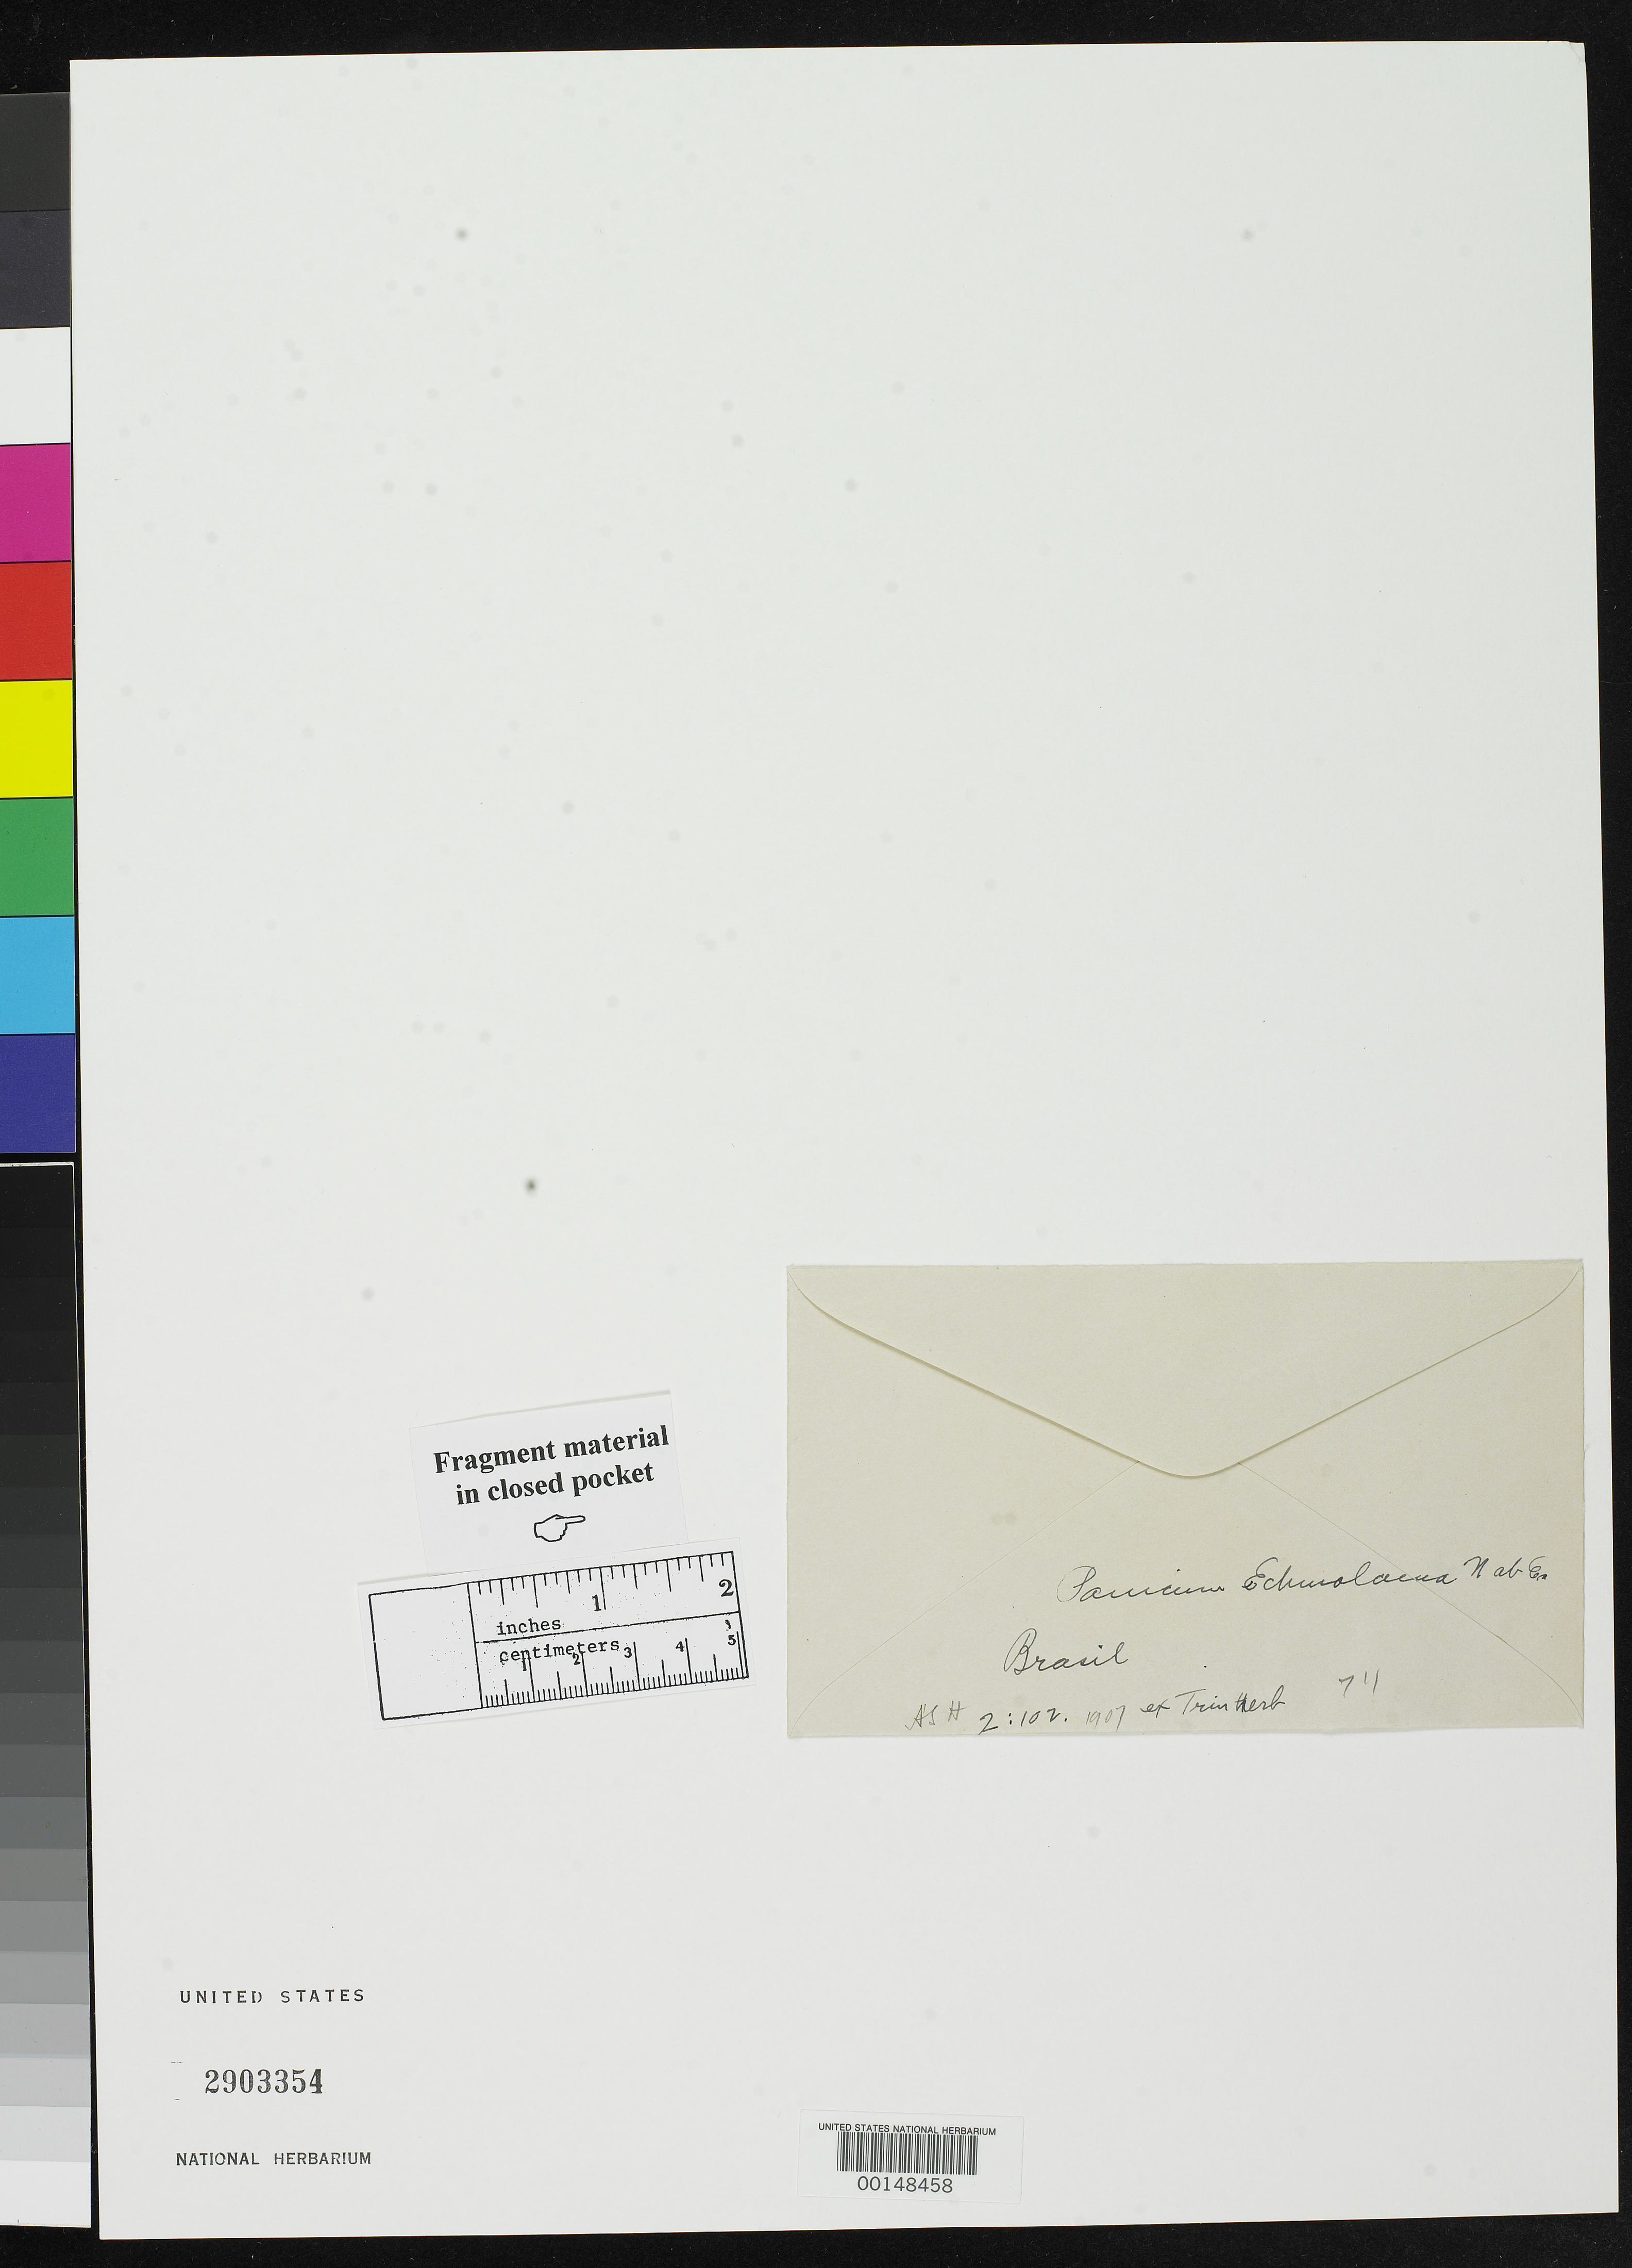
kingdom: Plantae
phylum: Tracheophyta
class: Liliopsida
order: Poales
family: Poaceae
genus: Panicum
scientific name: Panicum echinolaena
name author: Nees in Mart.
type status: Type Fragment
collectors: F. Sellow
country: Brazil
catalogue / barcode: US 2903354